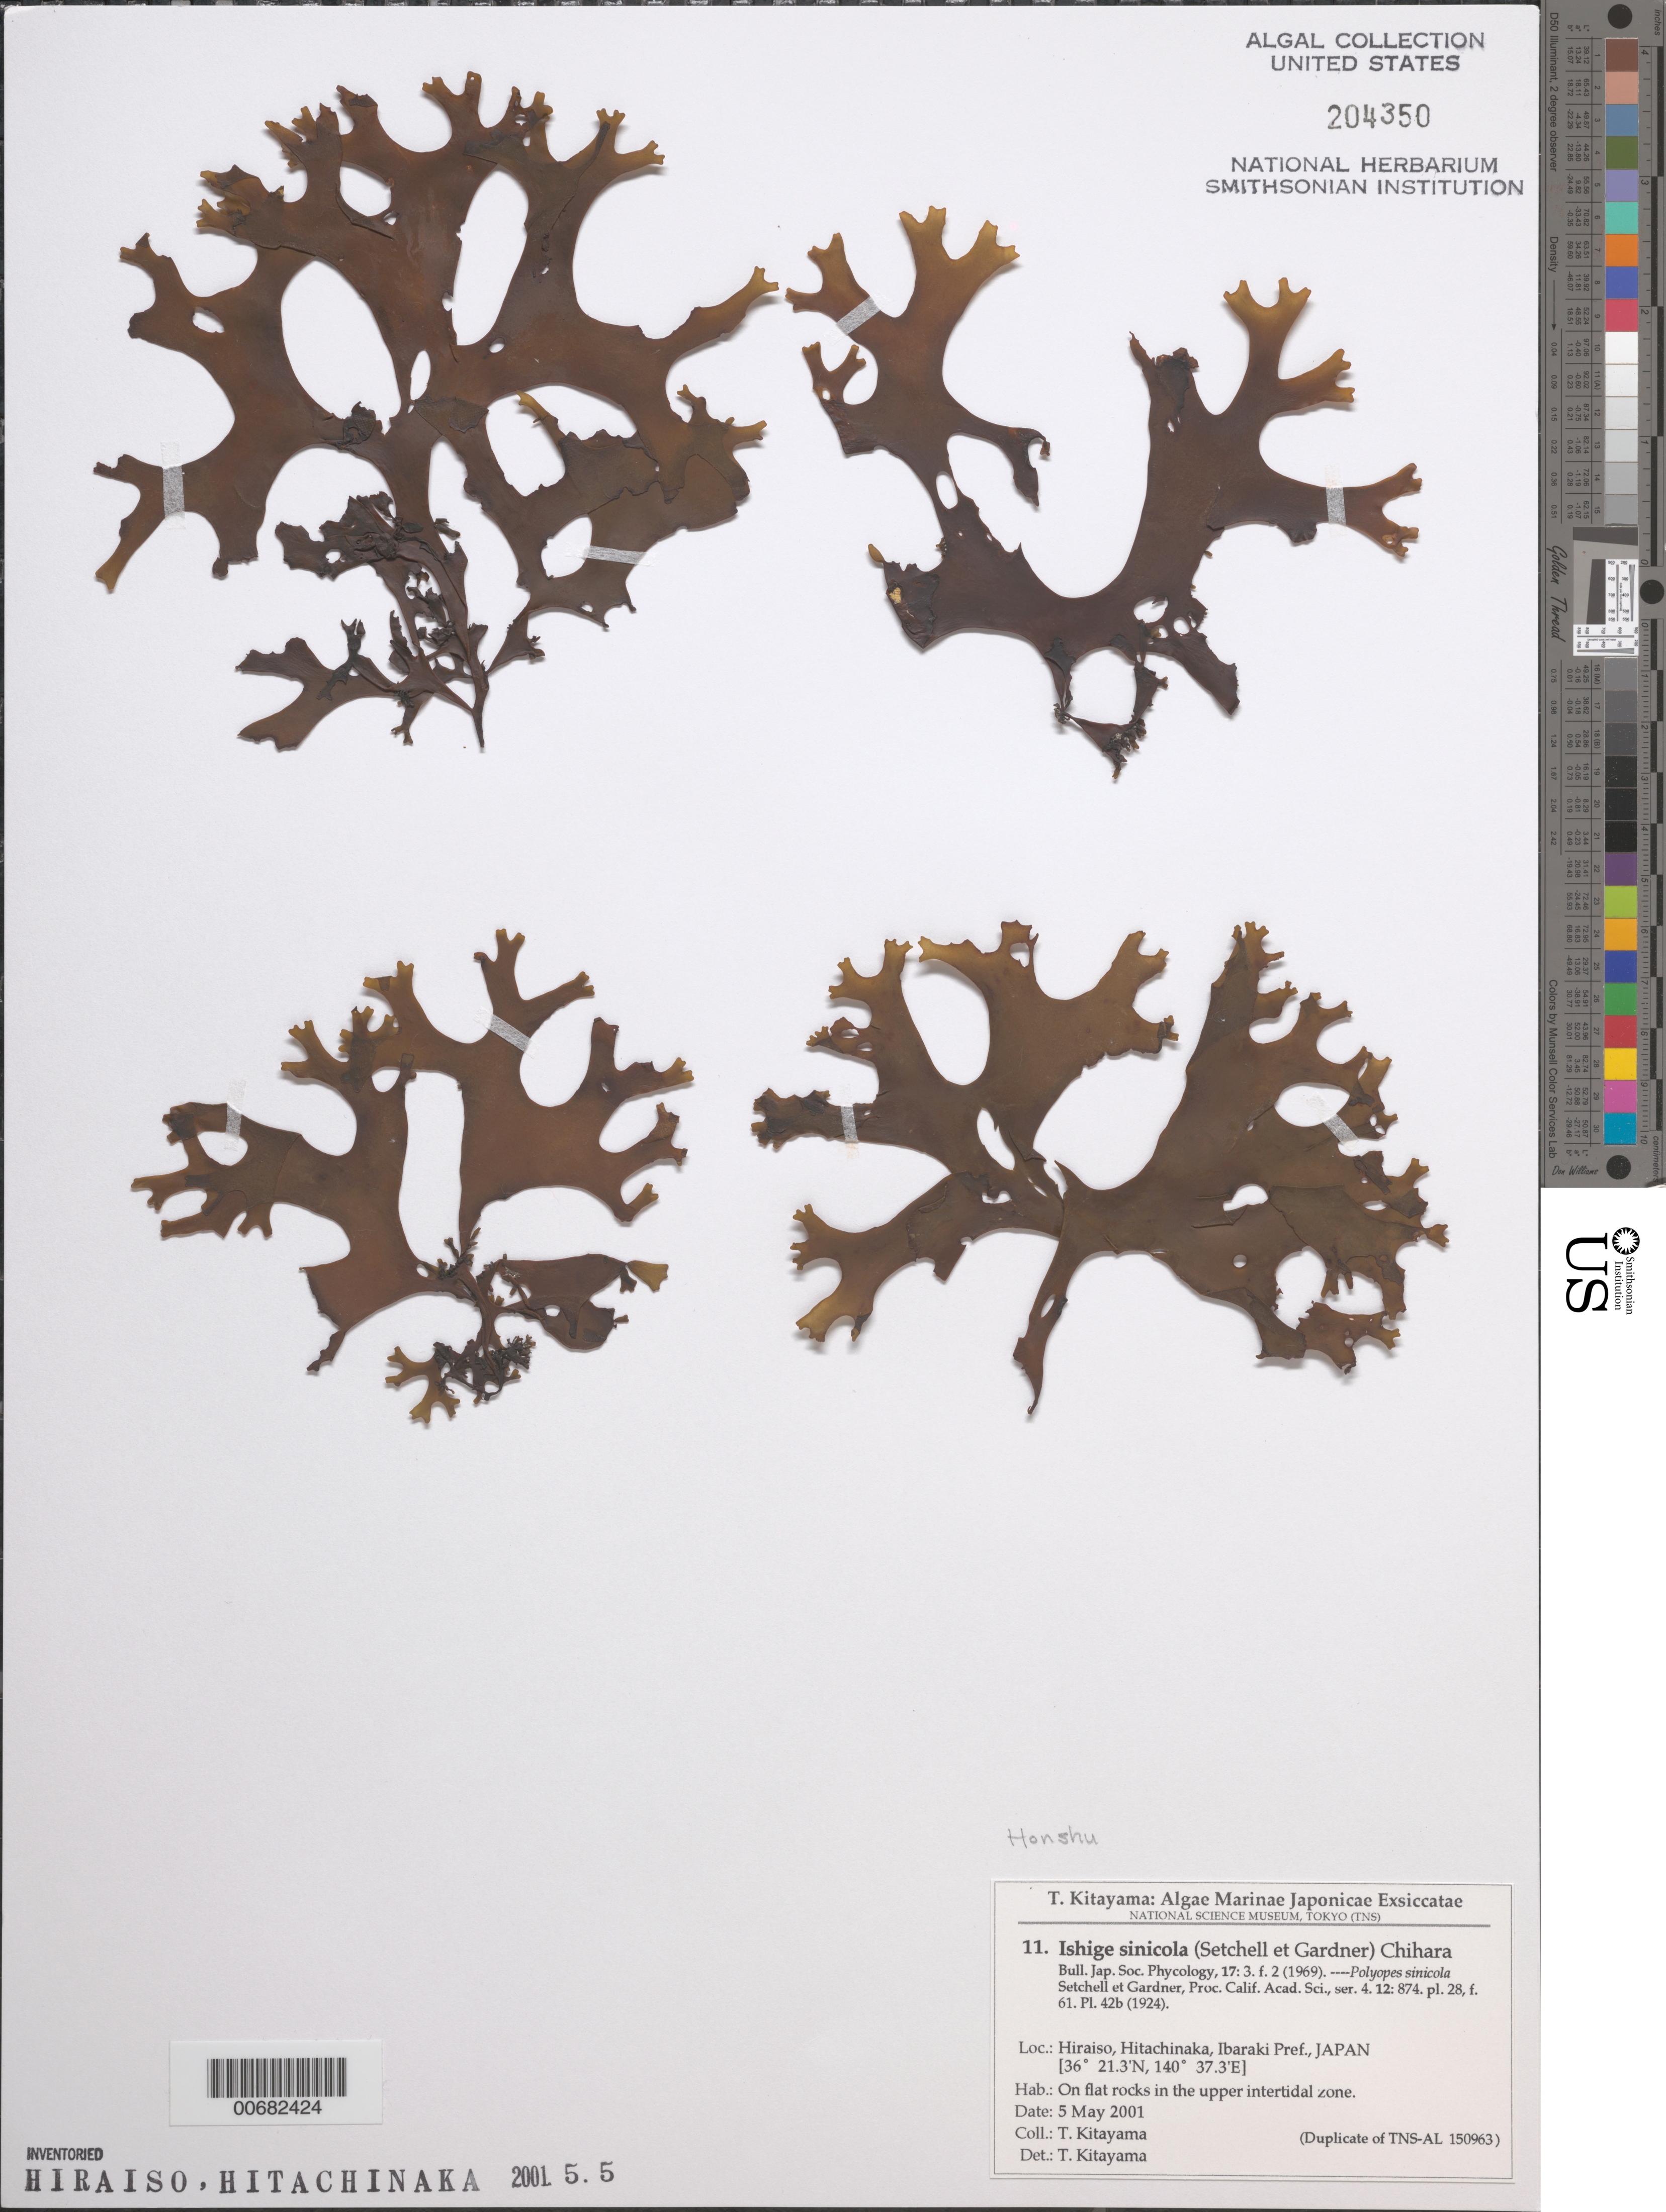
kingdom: Chromista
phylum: Ochrophyta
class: Phaeophyceae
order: Ishigeales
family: Ishigeaceae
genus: Ishige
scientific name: Ishige sinicola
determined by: Kitayama, T.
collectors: T. Kitayama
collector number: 11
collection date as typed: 05 May 2001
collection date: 2001-05-05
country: Japan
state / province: Ibaraki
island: Honshu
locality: Hiraiso, Hitachinaka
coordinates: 36 21.3' N, 140 37.3' E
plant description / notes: Kitayama, T., Algae Marinae Japonicae Exsiccatae, Fasc. I (Nos. 1-25)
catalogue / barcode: US 204350